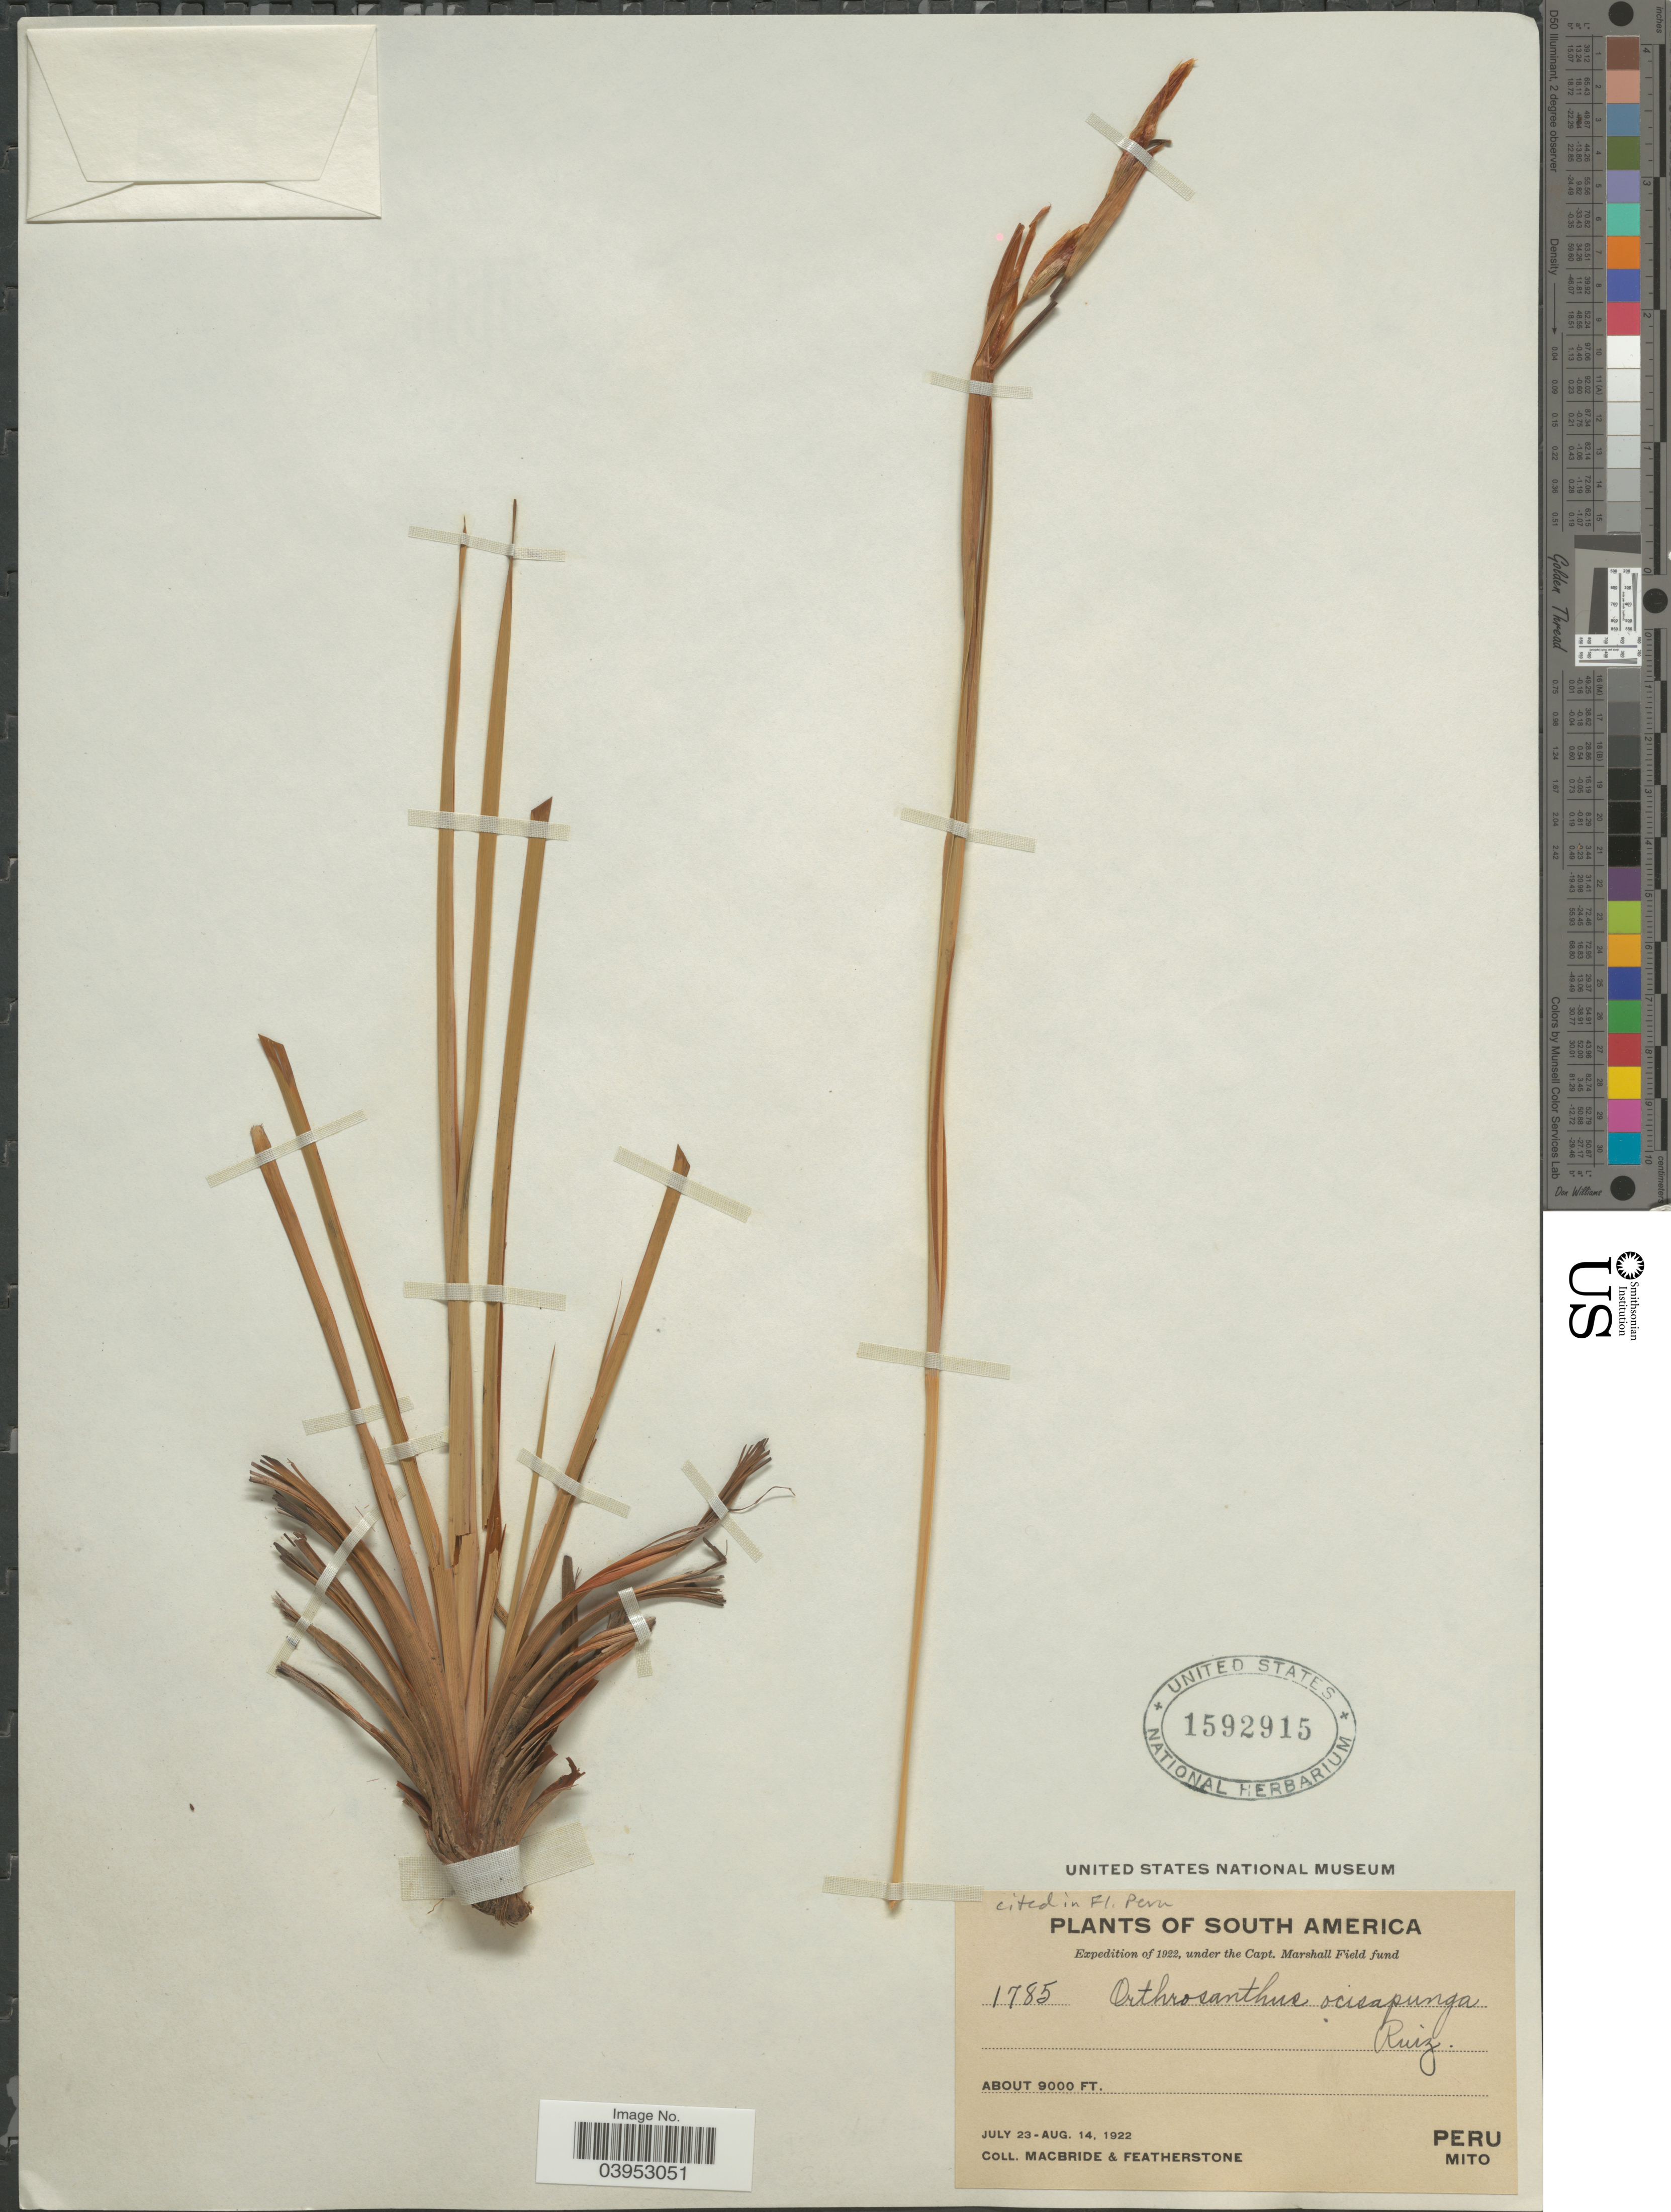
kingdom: Plantae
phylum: Tracheophyta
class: Liliopsida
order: Asparagales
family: Iridaceae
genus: Orthrosanthus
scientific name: Orthrosanthus occissapungus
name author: (Ruiz ex Klatt) Diels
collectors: Macbride, -- & -. Featherstone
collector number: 1785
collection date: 1922-07-23/1922-08-14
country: Peru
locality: Mito.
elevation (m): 2743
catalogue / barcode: US 1592915